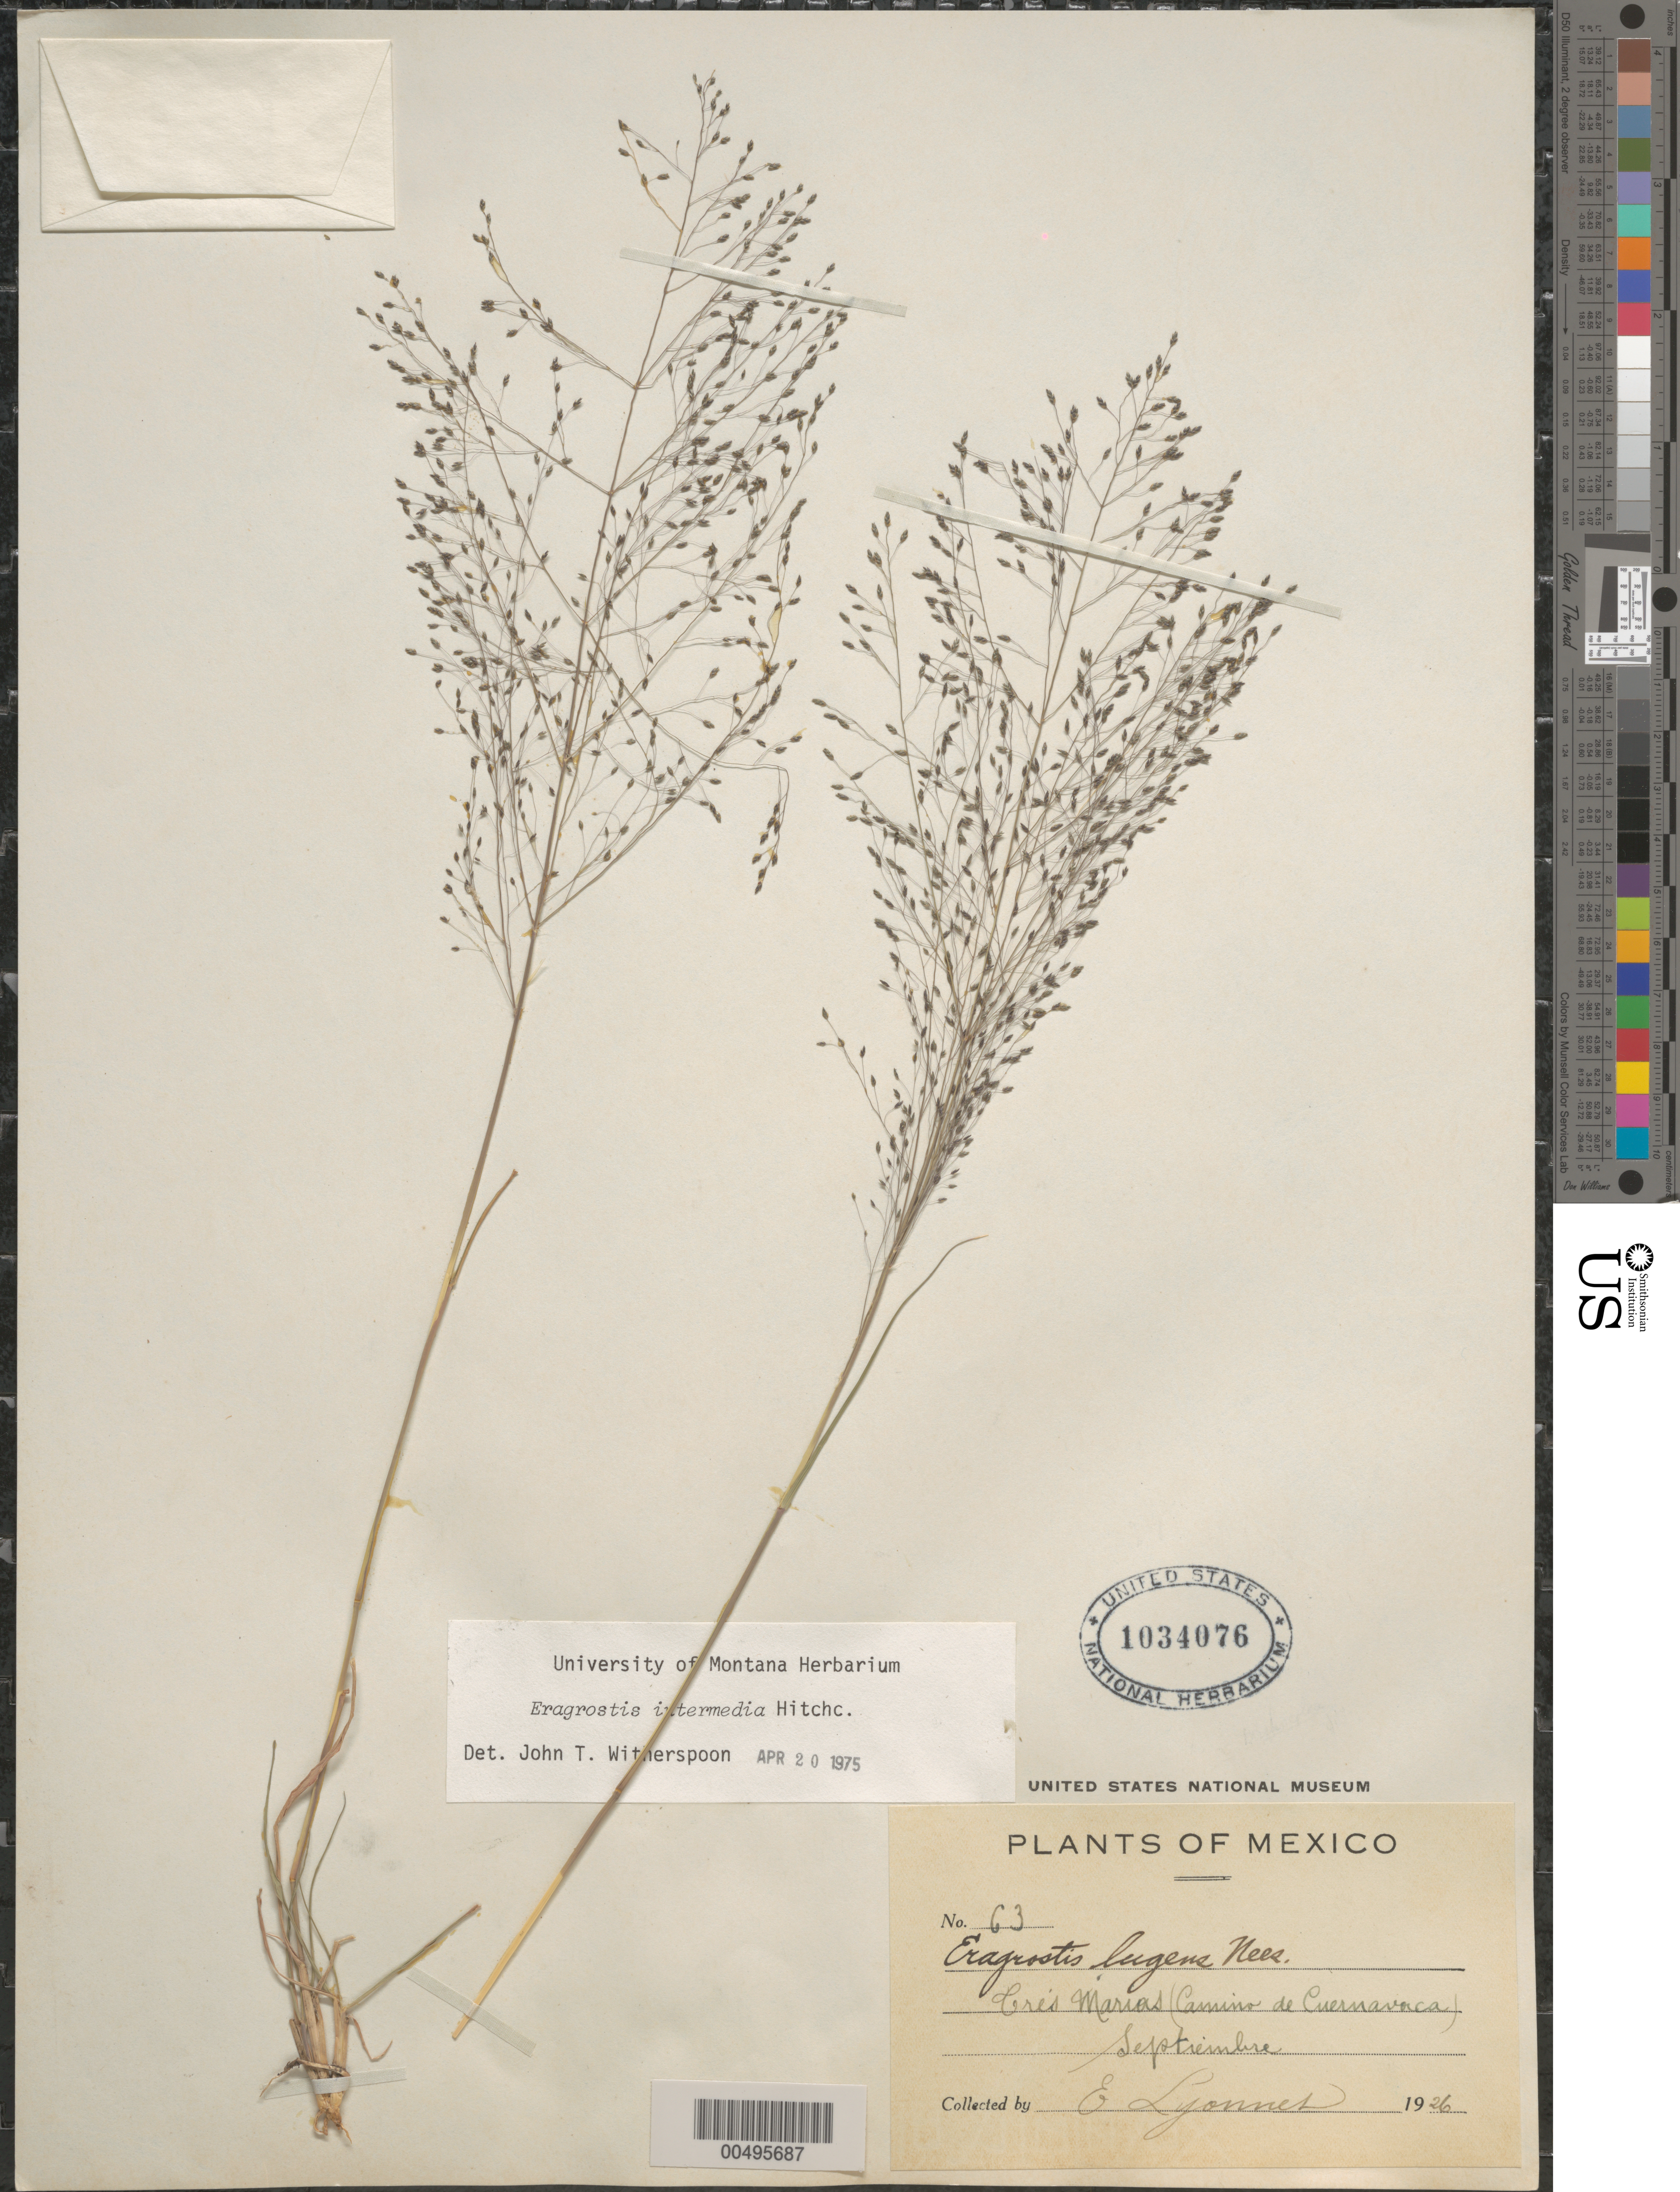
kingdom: Plantae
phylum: Tracheophyta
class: Liliopsida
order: Poales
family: Poaceae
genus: Eragrostis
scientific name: Eragrostis intermedia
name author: Hitchc.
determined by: Witherspoon, John T.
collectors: Bro. E. Lyonnet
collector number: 63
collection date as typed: Sep 1926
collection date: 1926-09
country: Mexico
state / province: Nayarit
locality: Tres Marias, Camino de Cuernavaca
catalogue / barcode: US 1034076